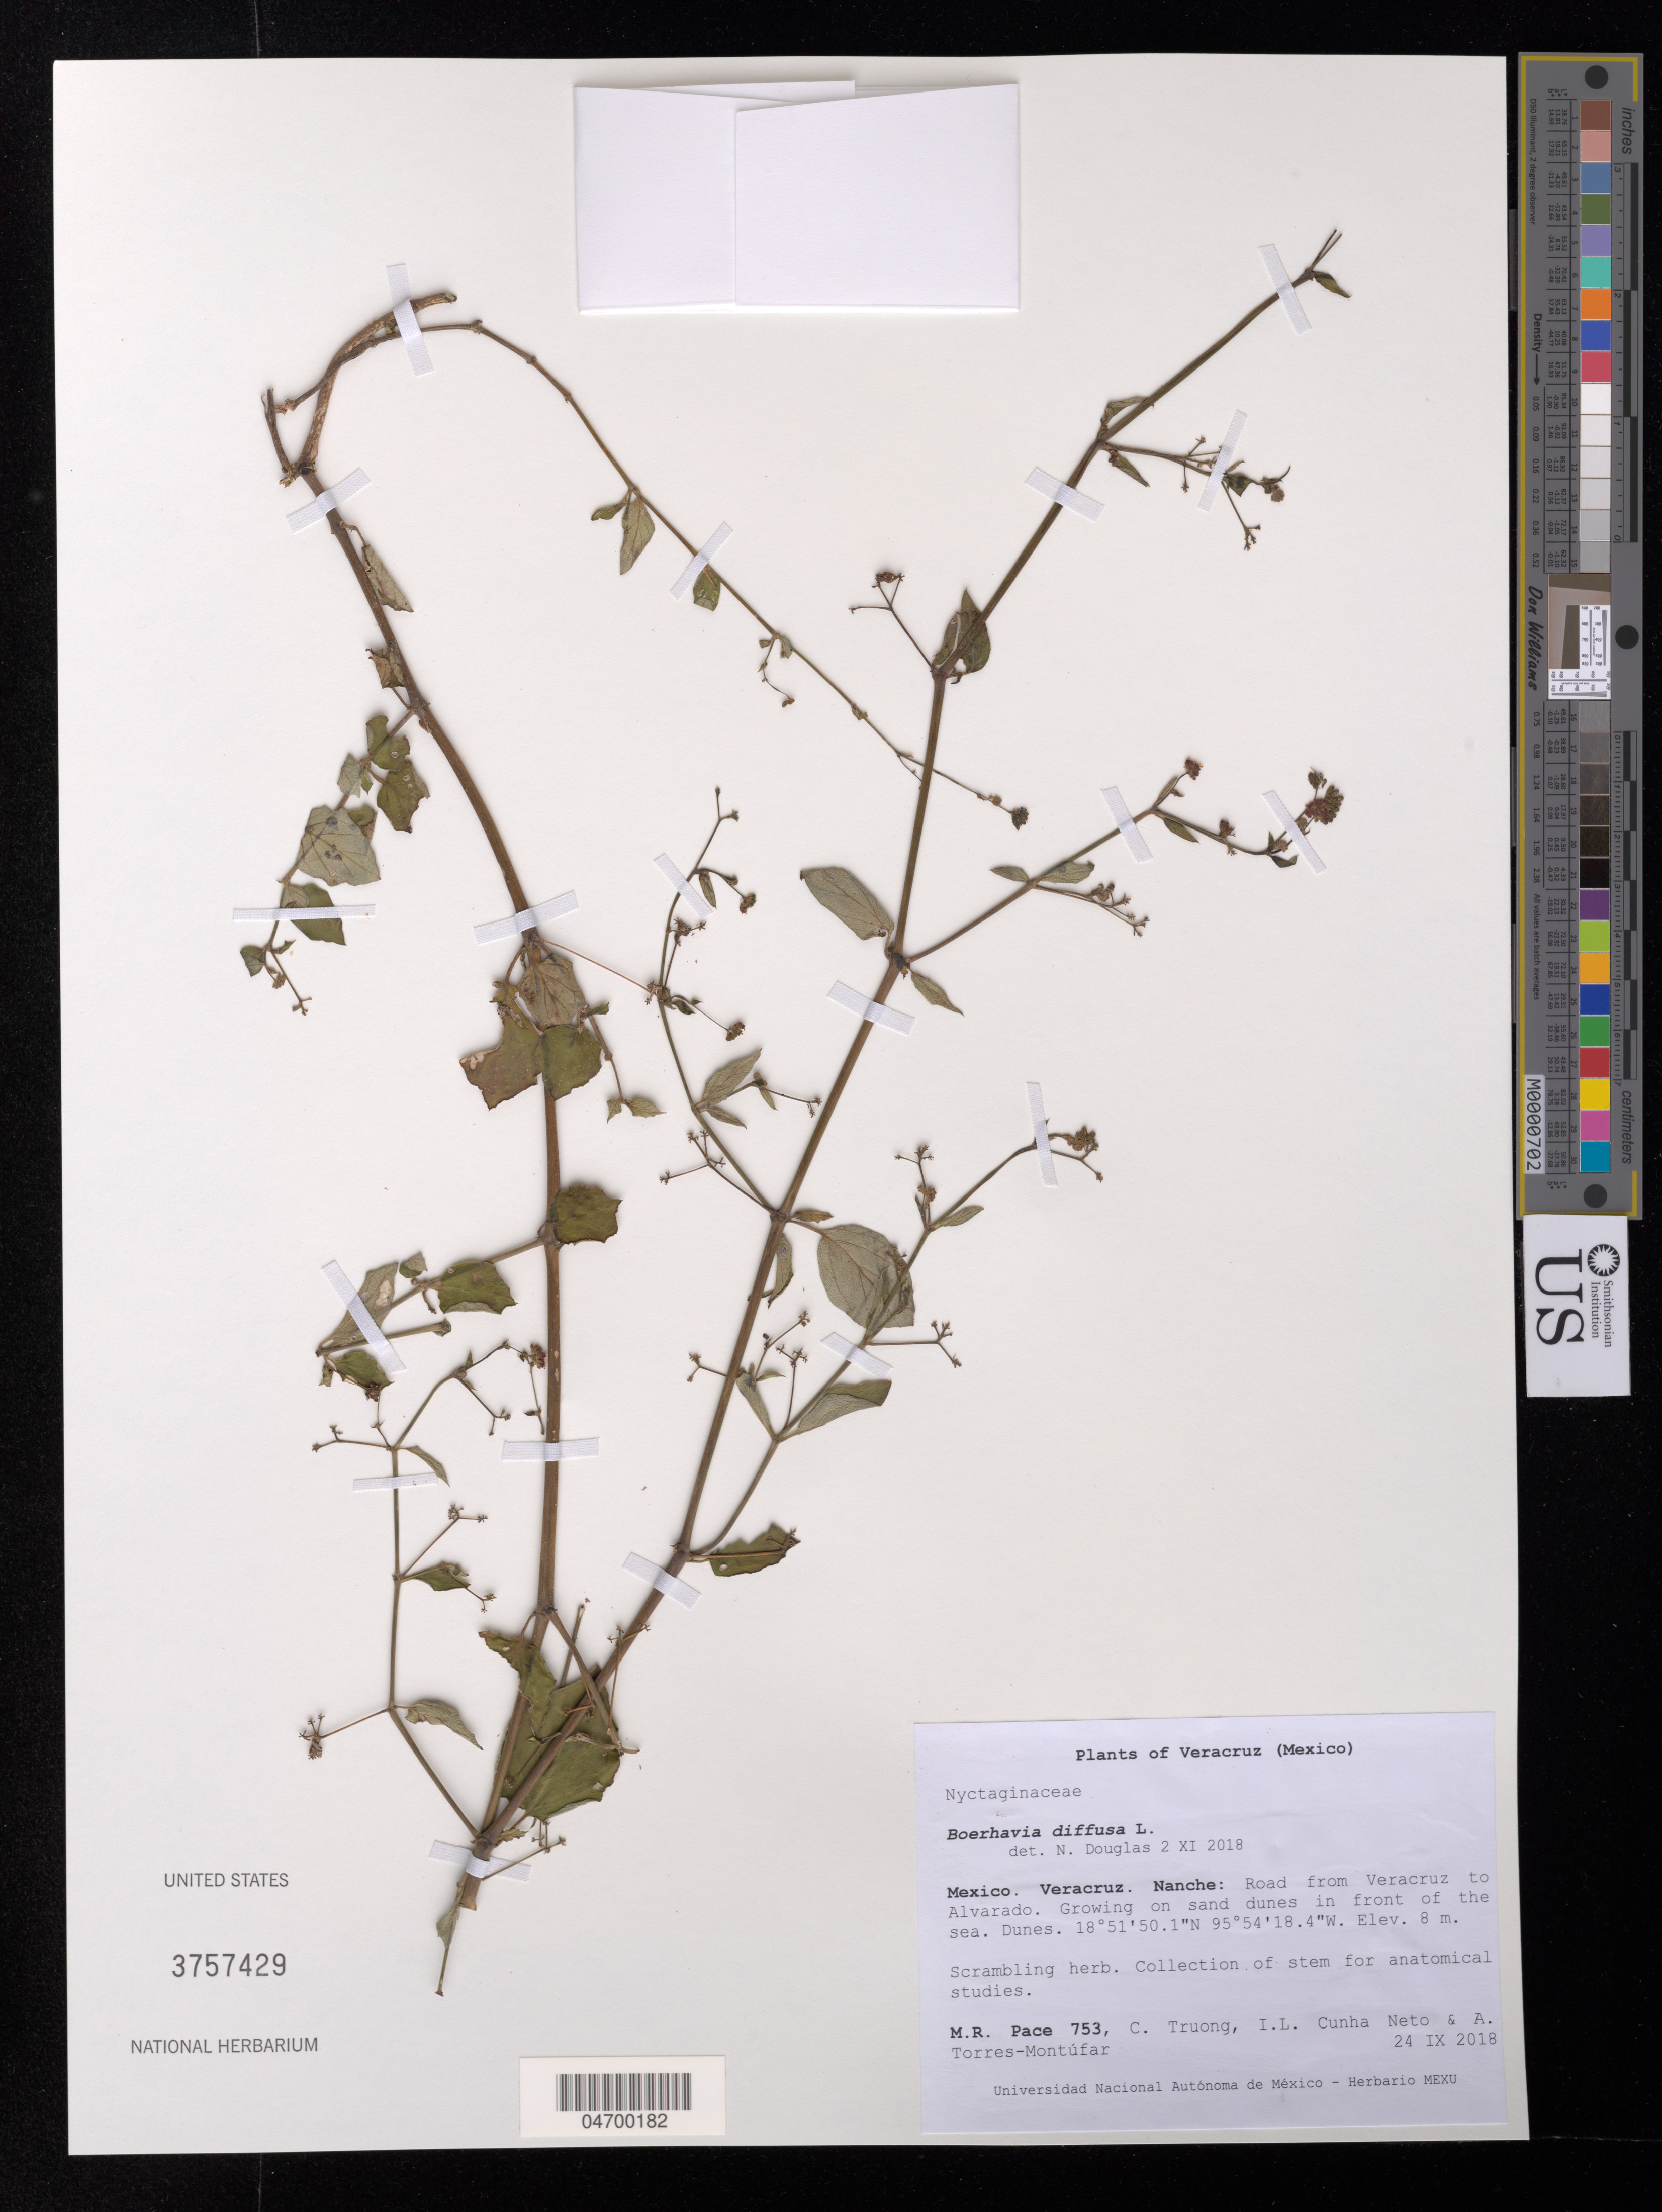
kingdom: Plantae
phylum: Tracheophyta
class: Magnoliopsida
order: Caryophyllales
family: Nyctaginaceae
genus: Boerhavia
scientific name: Boerhavia diffusa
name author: L.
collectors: M. R. Pace, C. Truong, I. L. Cunha Neto & A. Torres-Montúfar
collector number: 753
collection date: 2018-09-24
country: Mexico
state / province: Veracruz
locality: Veracruz. Nanche: Road from Veracruz to Alvarado.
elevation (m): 8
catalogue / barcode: US 3757429